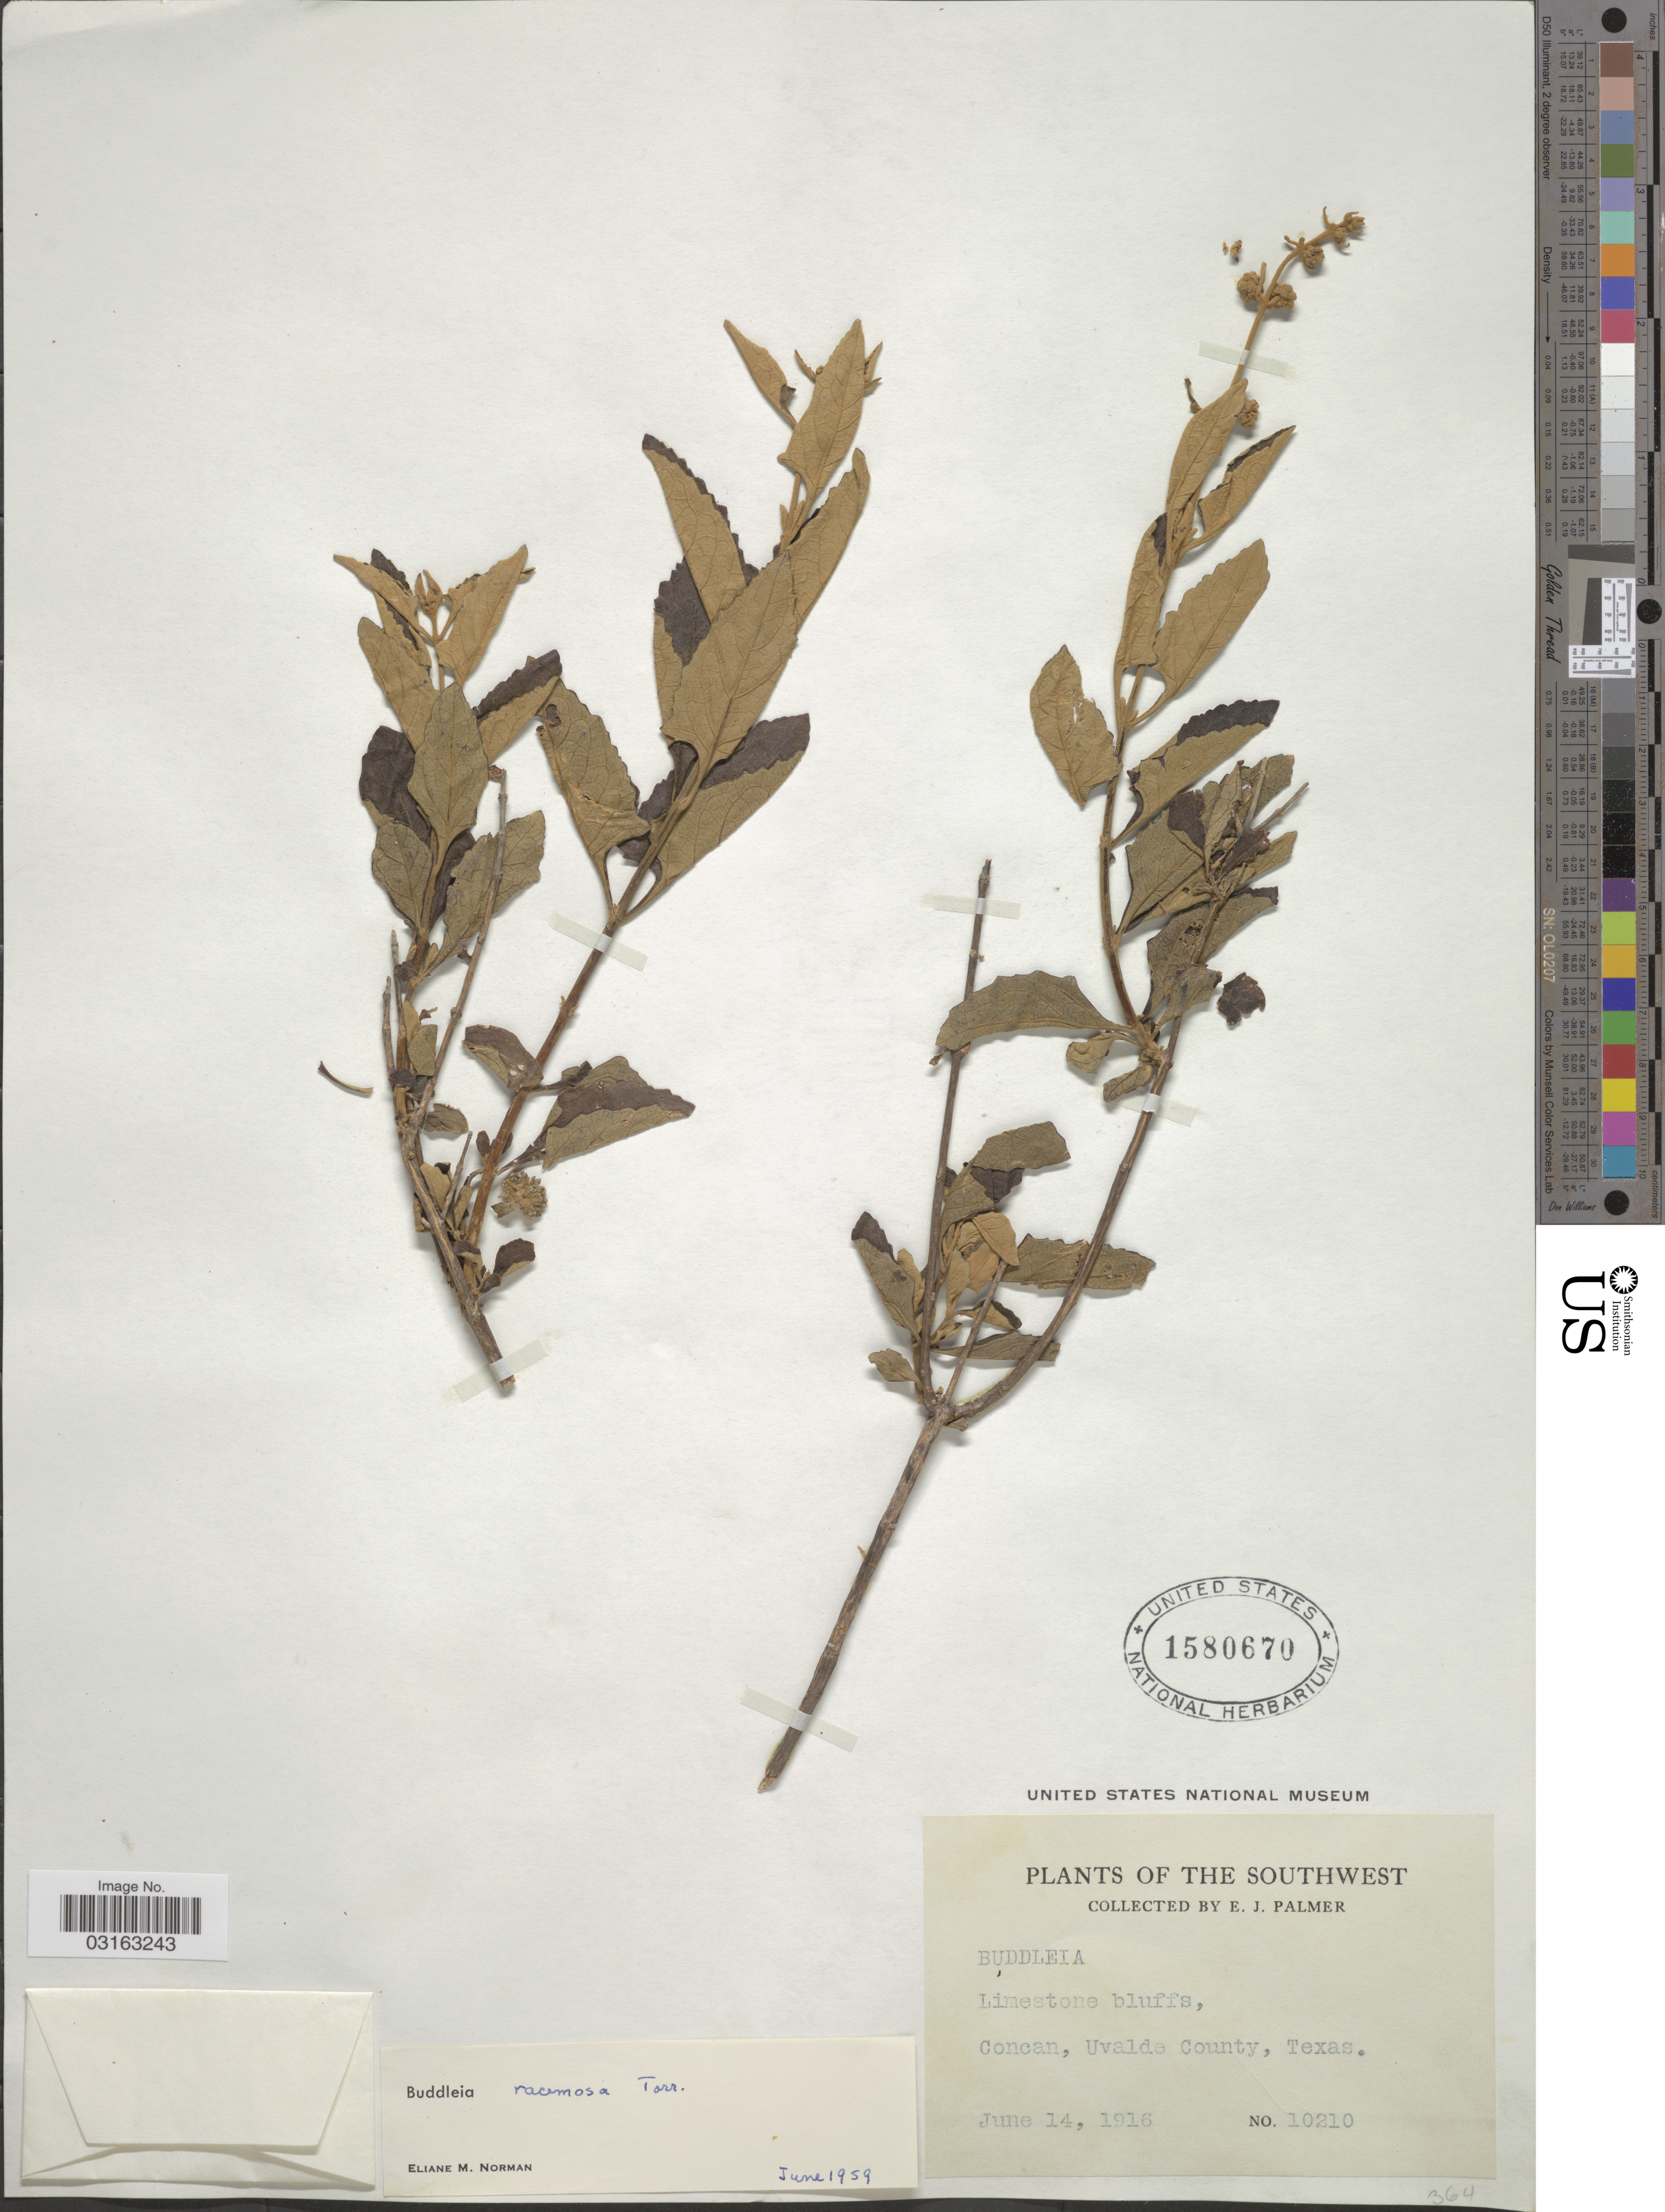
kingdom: Plantae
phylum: Tracheophyta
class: Magnoliopsida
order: Lamiales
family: Scrophulariaceae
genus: Buddleja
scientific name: Buddleja racemosa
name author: Torr.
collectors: E. J. Palmer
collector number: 10210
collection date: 1916-06-14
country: United States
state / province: Texas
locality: Southwest. Concan, Uvalde County.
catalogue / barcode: US 1580670